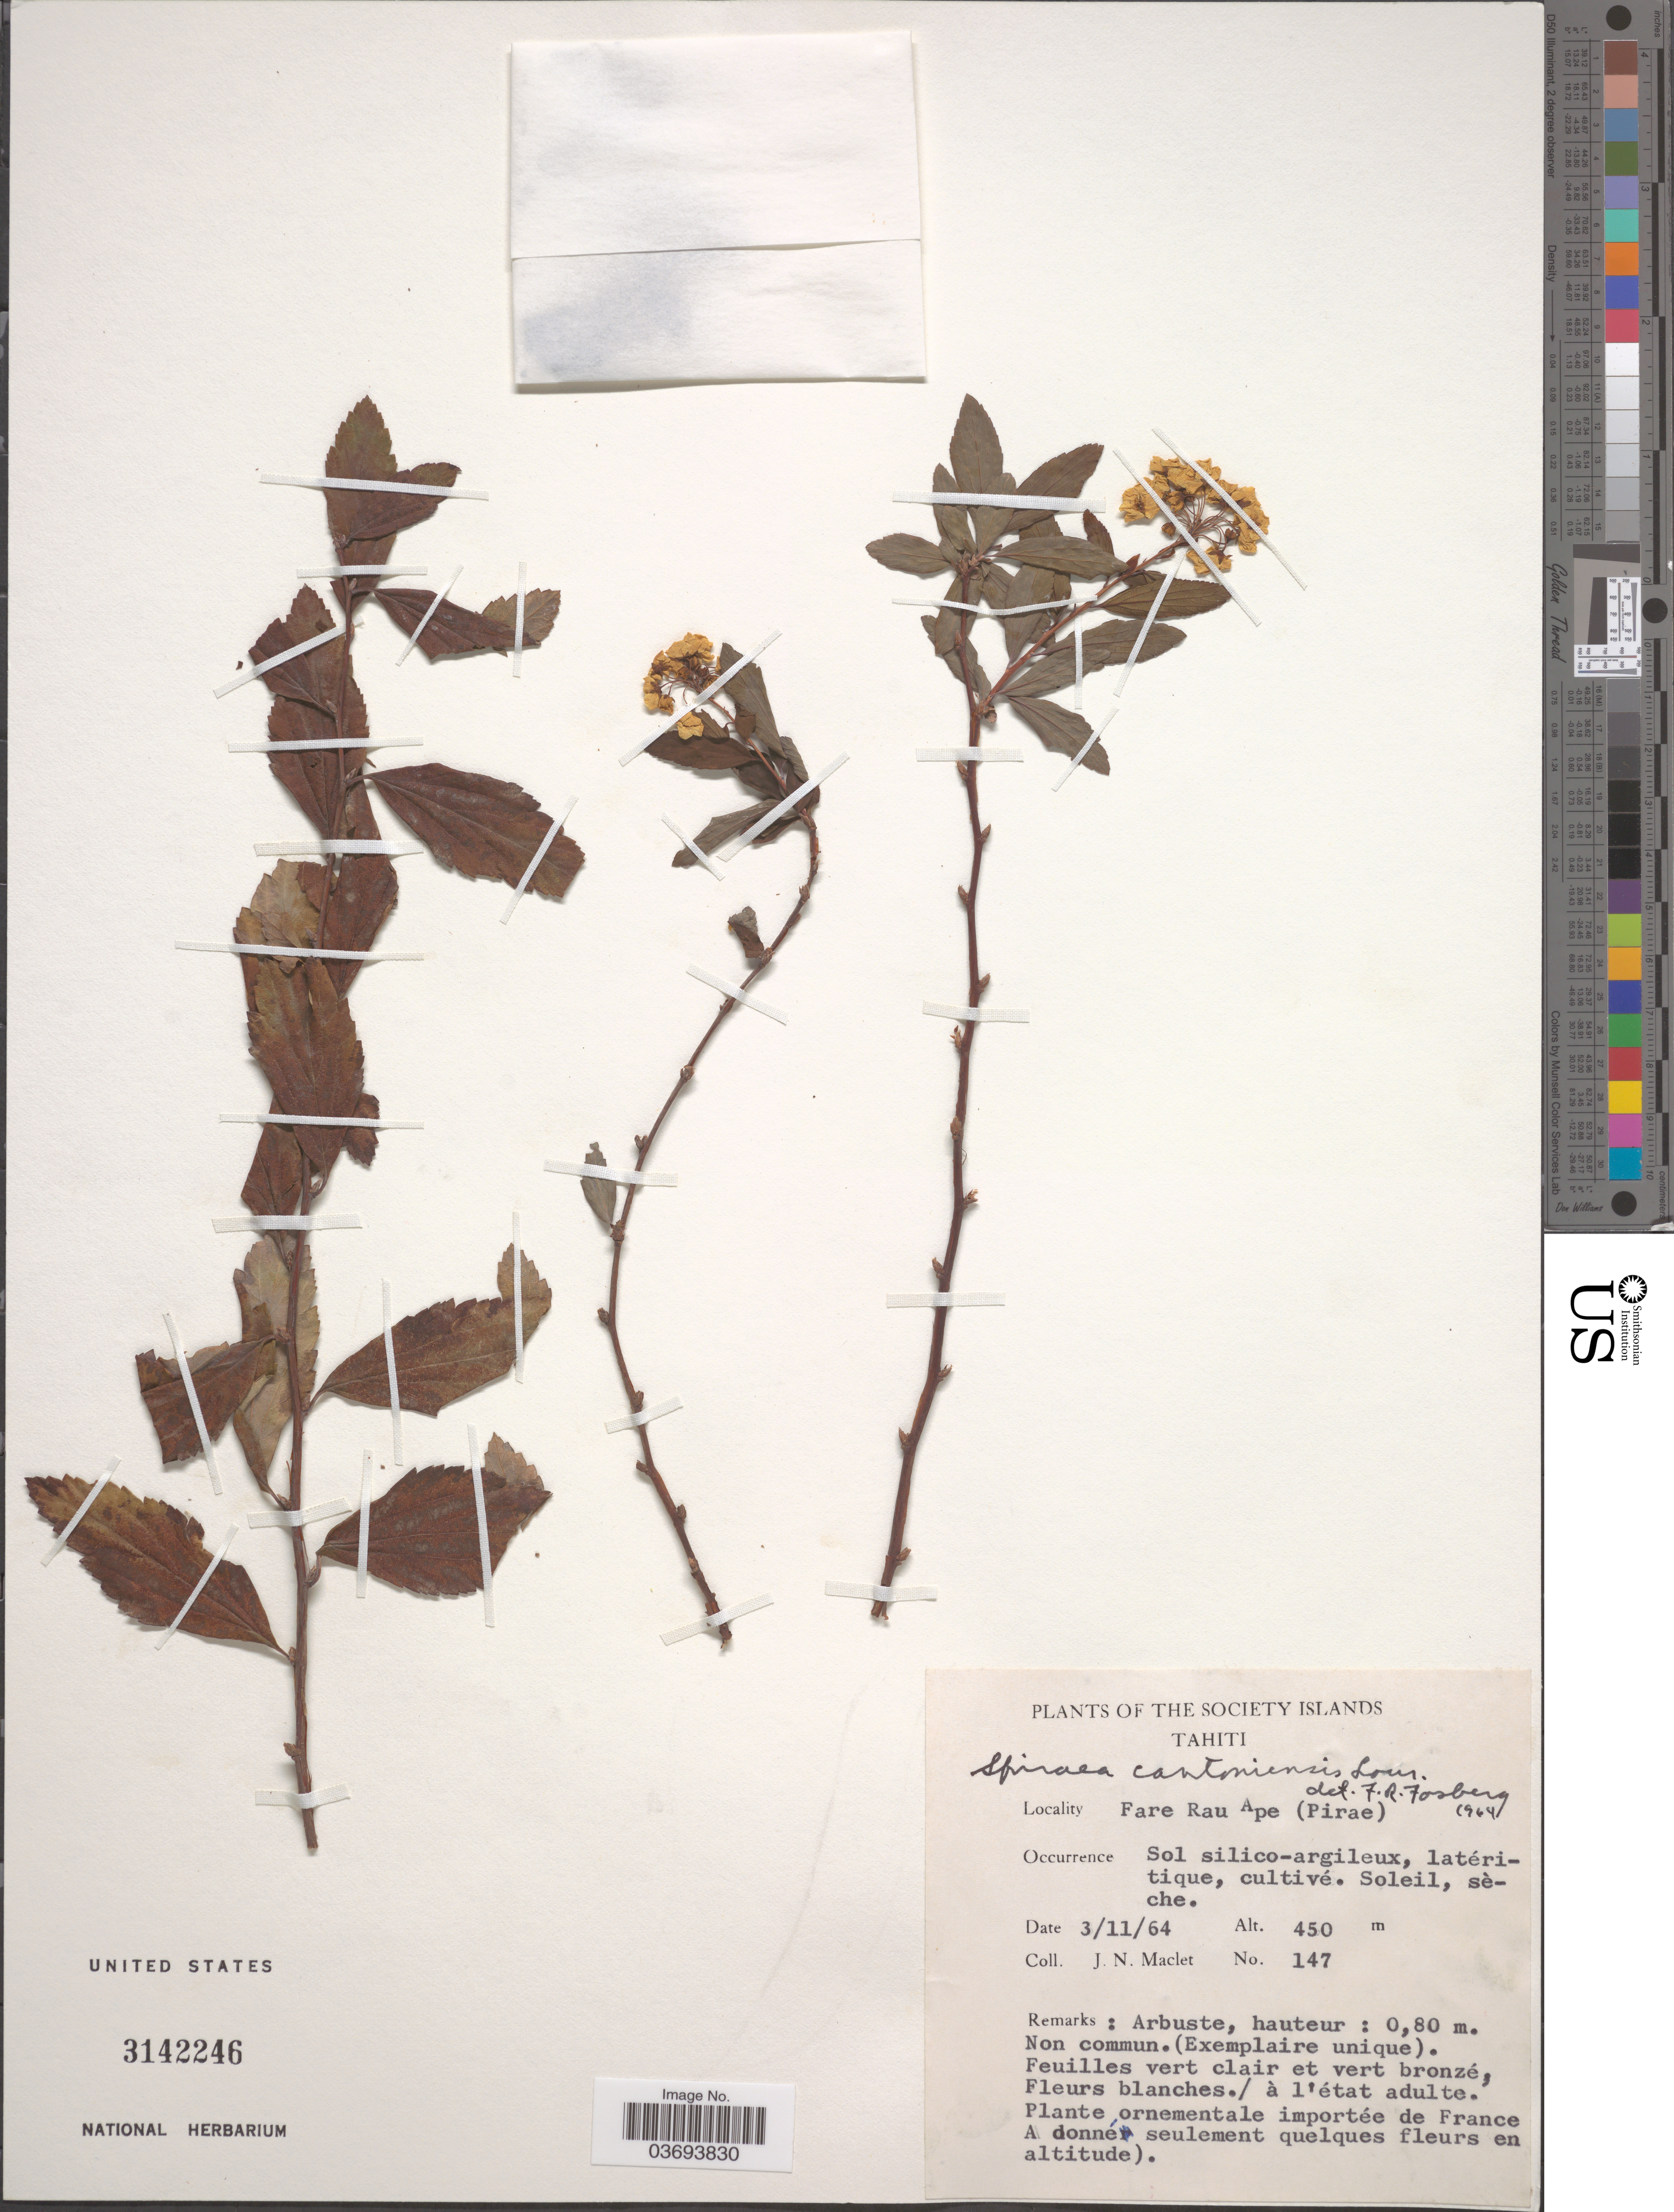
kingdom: Plantae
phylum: Tracheophyta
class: Magnoliopsida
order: Rosales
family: Rosaceae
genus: Spiraea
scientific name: Spiraea cantoniensis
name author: Lour.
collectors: J. Maclet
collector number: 147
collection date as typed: Transcribed d/m/y: 3/11/64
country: French Polynesia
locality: The Society Islands. Tahiti. Fare Rau Ape (Pirae).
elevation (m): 450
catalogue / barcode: US 3142246